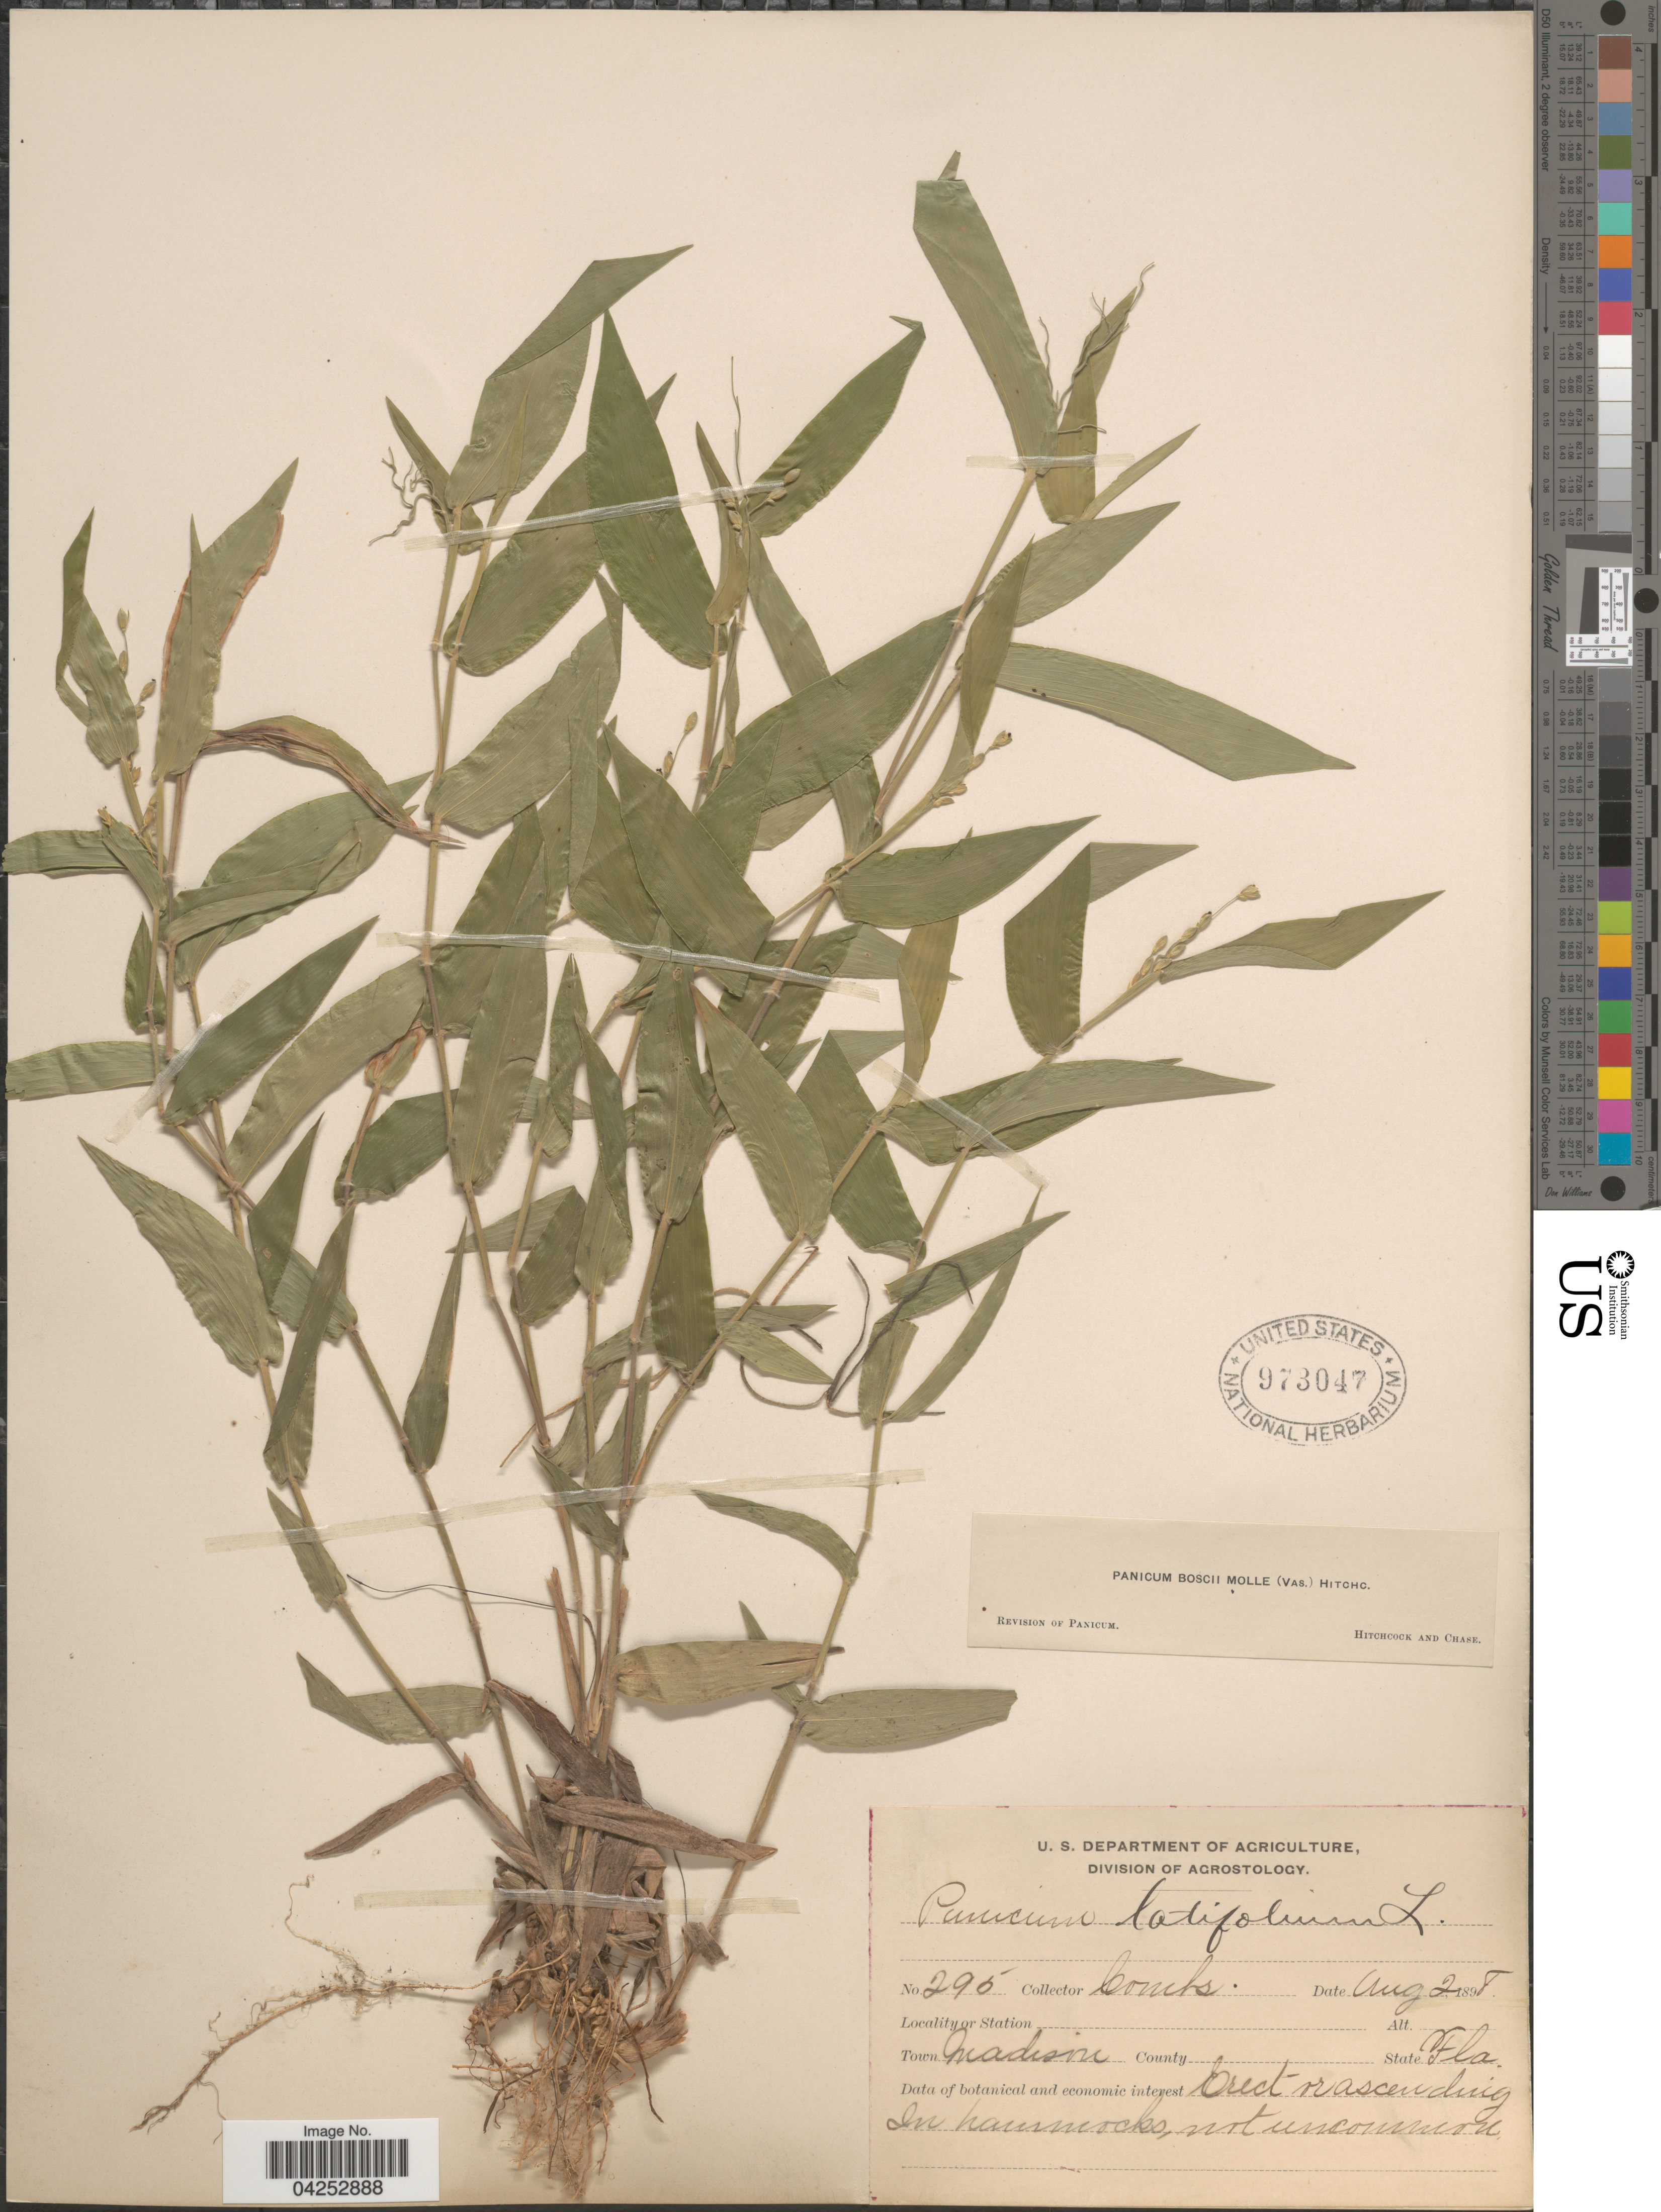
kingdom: Plantae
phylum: Tracheophyta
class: Liliopsida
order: Poales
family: Poaceae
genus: Dichanthelium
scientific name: Dichanthelium boscii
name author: (Poir.) Gould & C.A. Clark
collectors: -. Combs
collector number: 295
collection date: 1898-08-02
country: United States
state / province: Florida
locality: Town Madison.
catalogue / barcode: US 973047